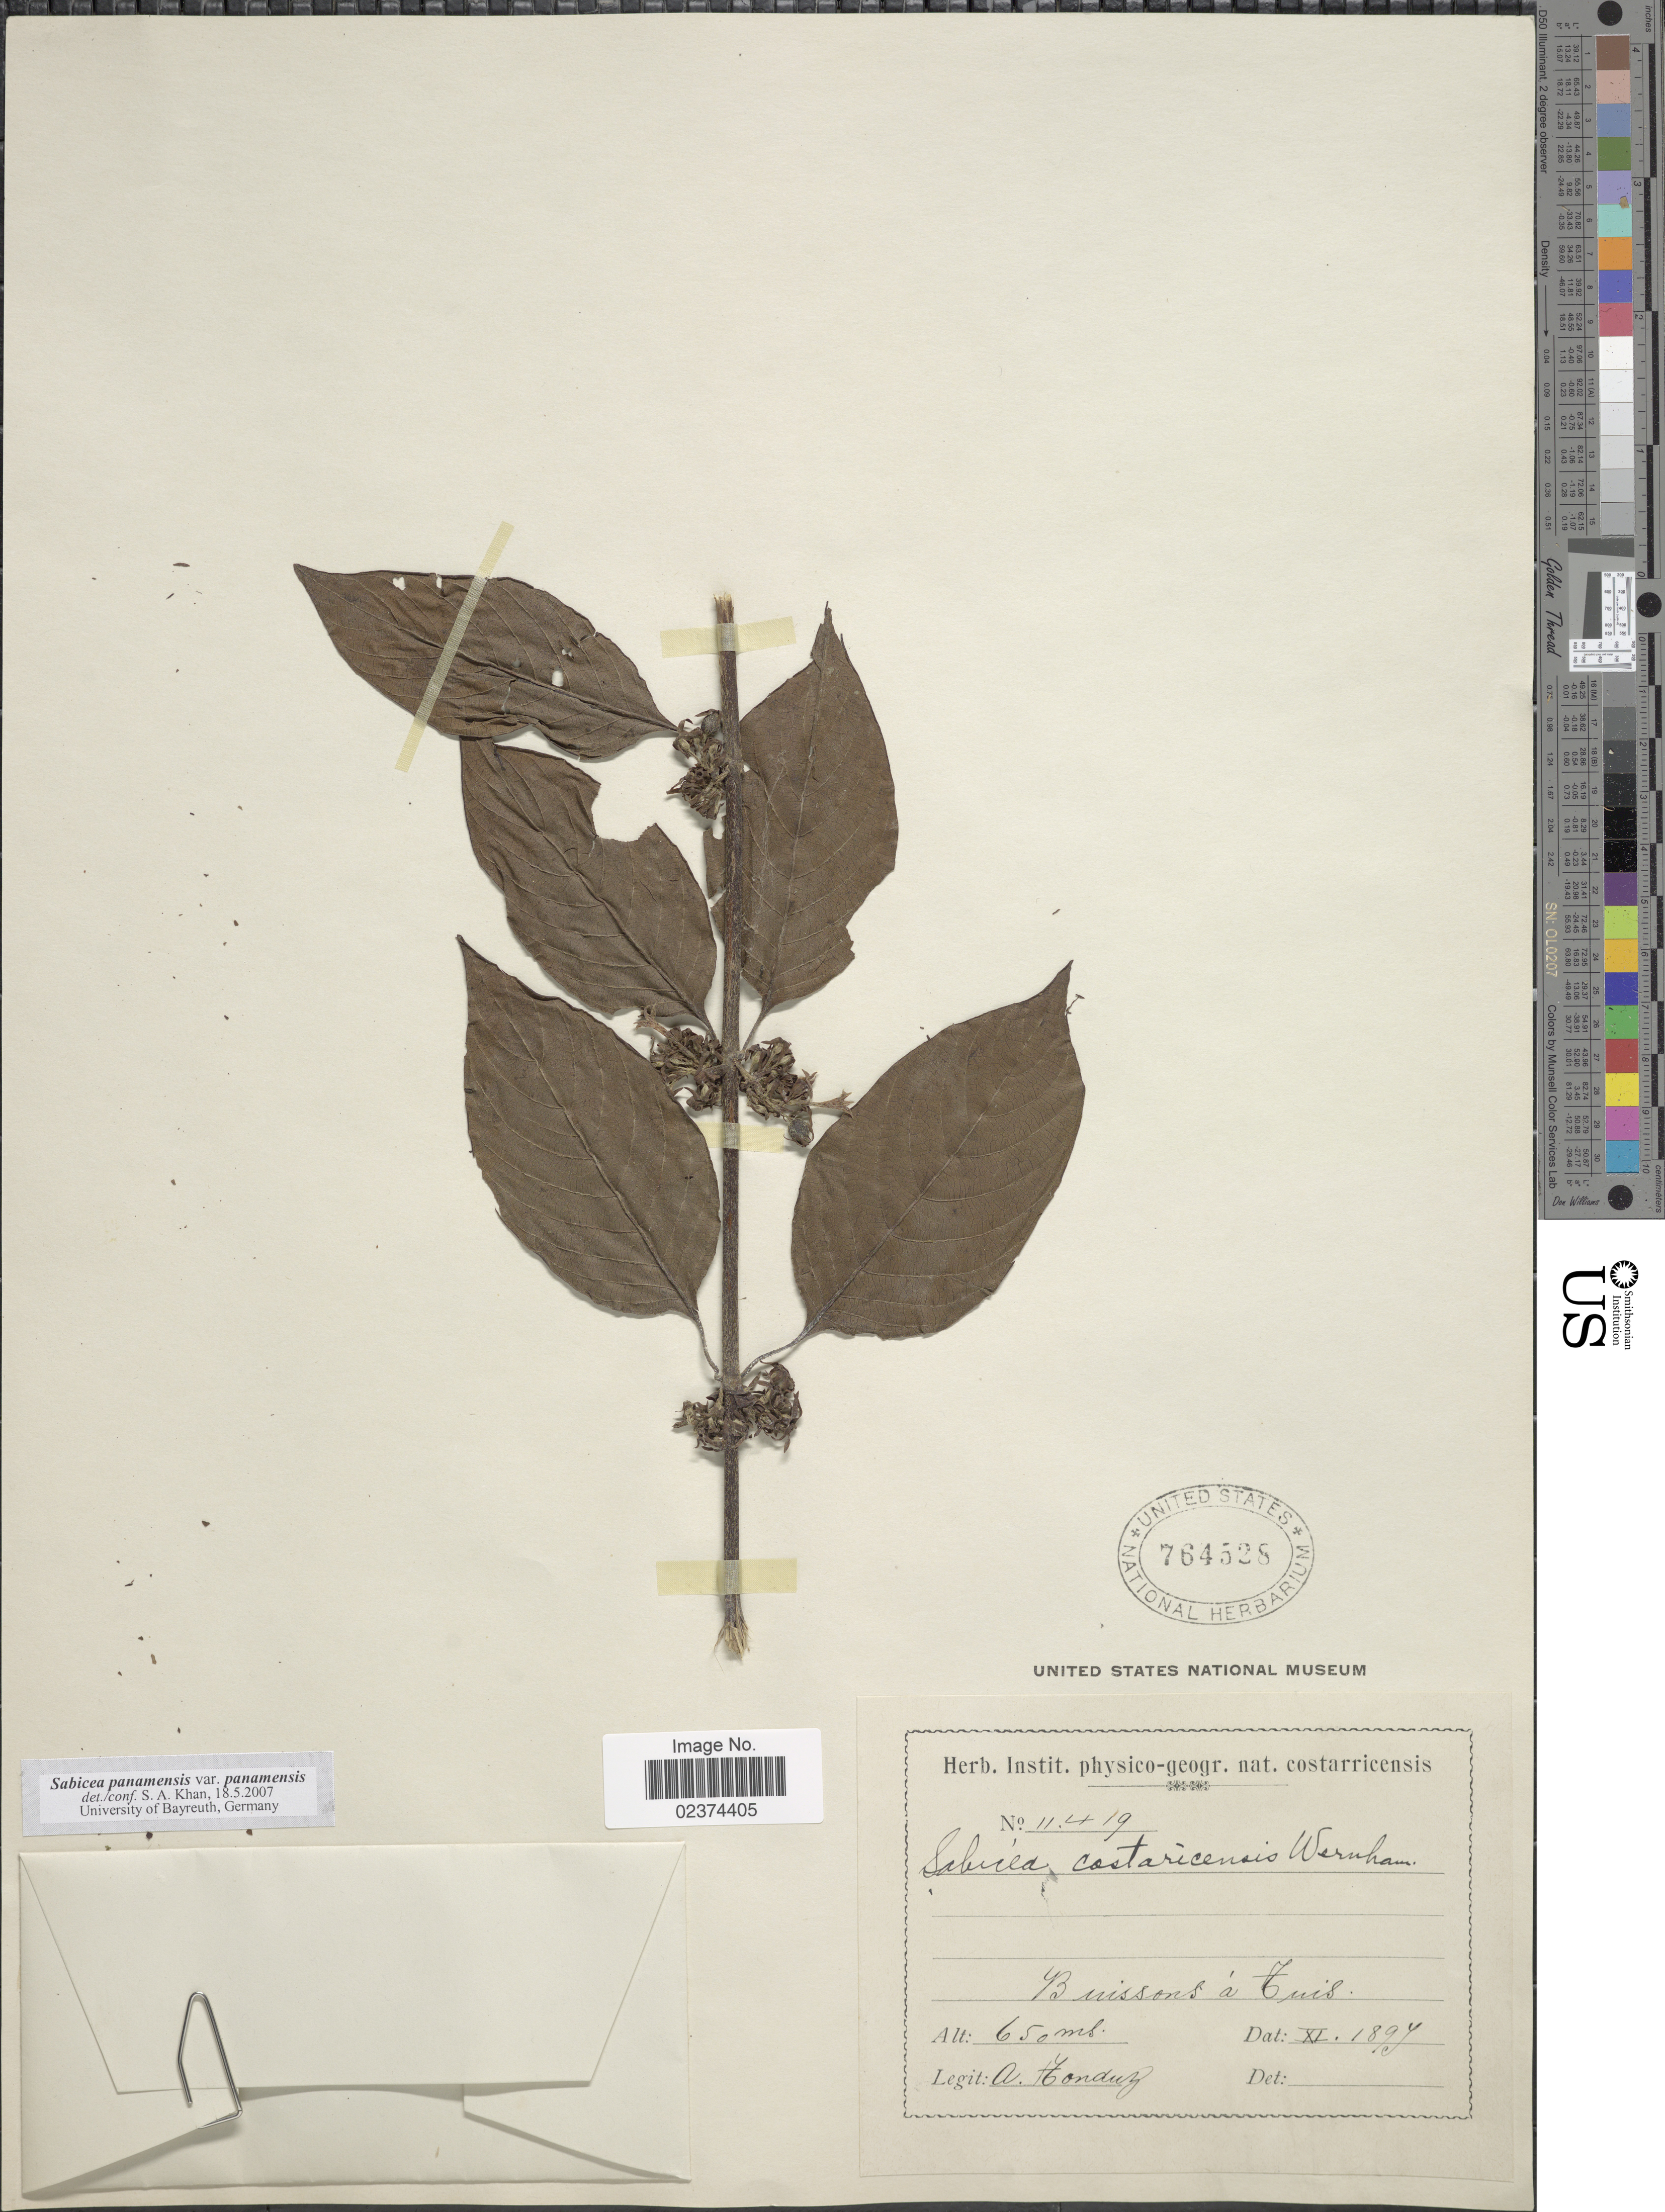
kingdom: Plantae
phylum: Tracheophyta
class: Magnoliopsida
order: Gentianales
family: Rubiaceae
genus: Sabicea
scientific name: Sabicea panamensis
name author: Wernham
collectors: A. Tonduz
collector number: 11419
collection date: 1897-11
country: Costa Rica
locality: Buissons á Tuis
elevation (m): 650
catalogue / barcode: US 764528